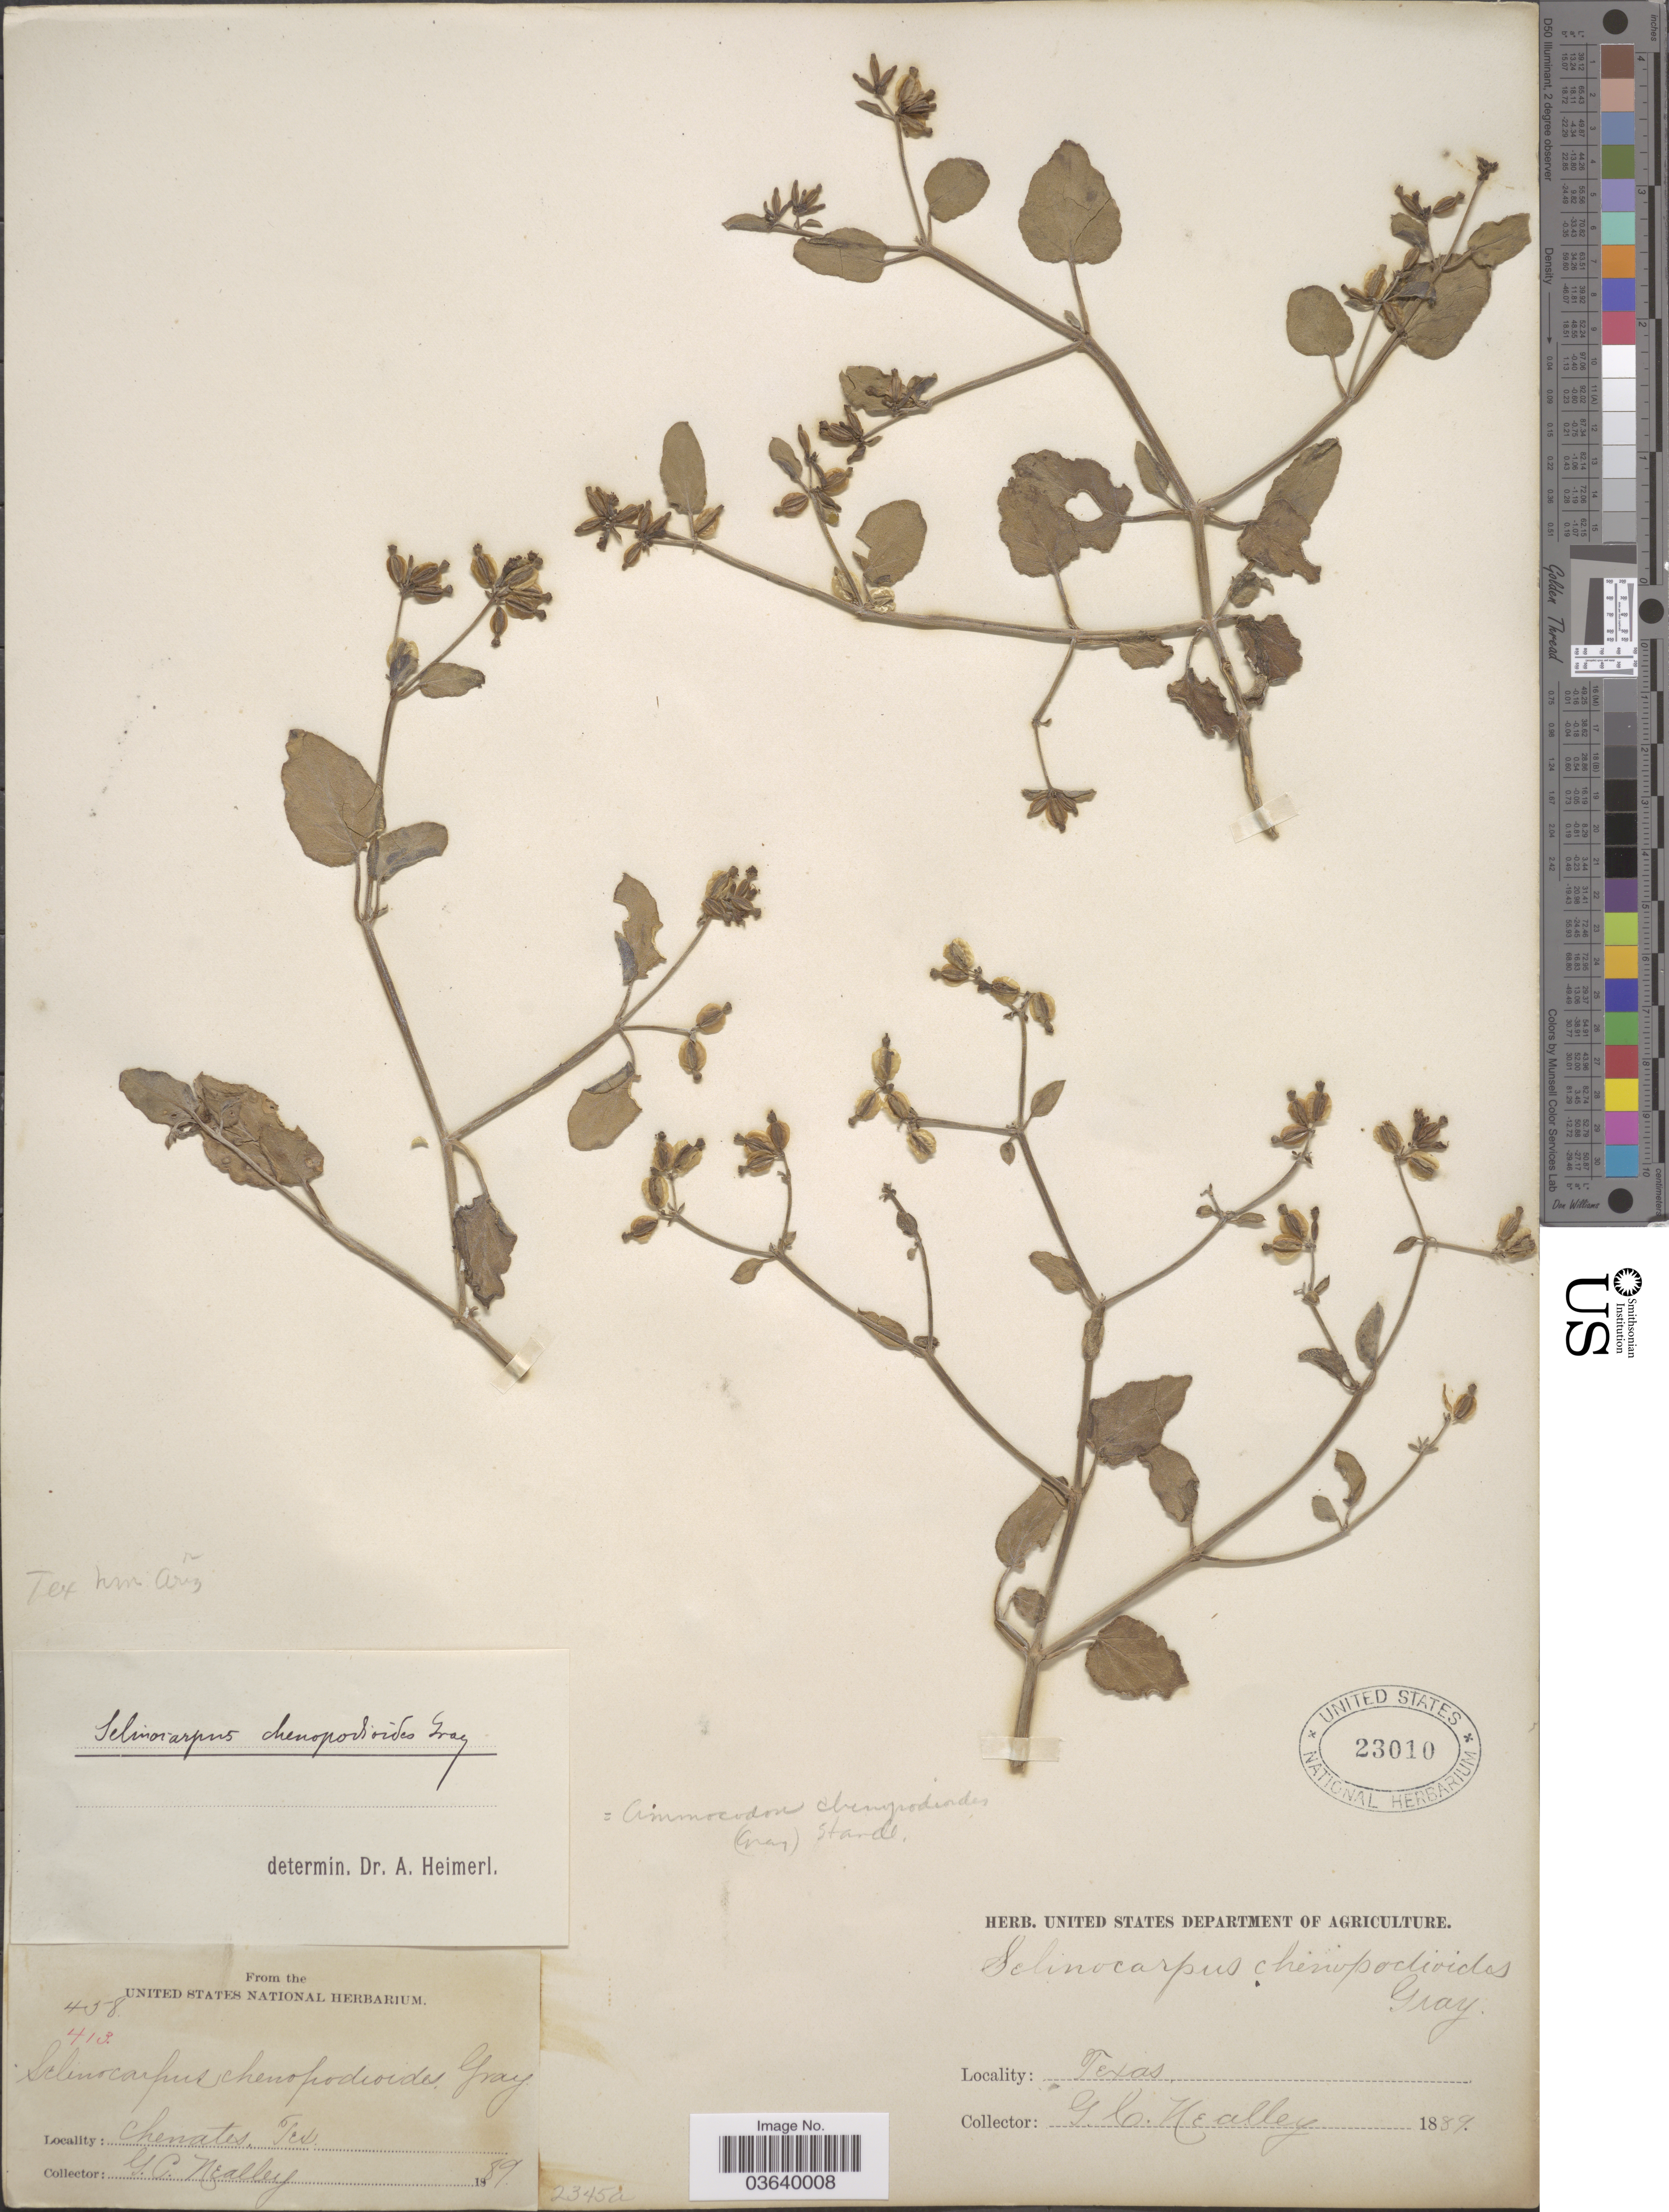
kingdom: Plantae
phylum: Tracheophyta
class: Magnoliopsida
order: Caryophyllales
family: Nyctaginaceae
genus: Acleisanthes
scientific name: Acleisanthes chenopodioides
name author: (A. Gray) R.A. Levin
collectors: G. Neally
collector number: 458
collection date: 1889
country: United States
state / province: Texas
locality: Chenates.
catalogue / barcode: US 23010